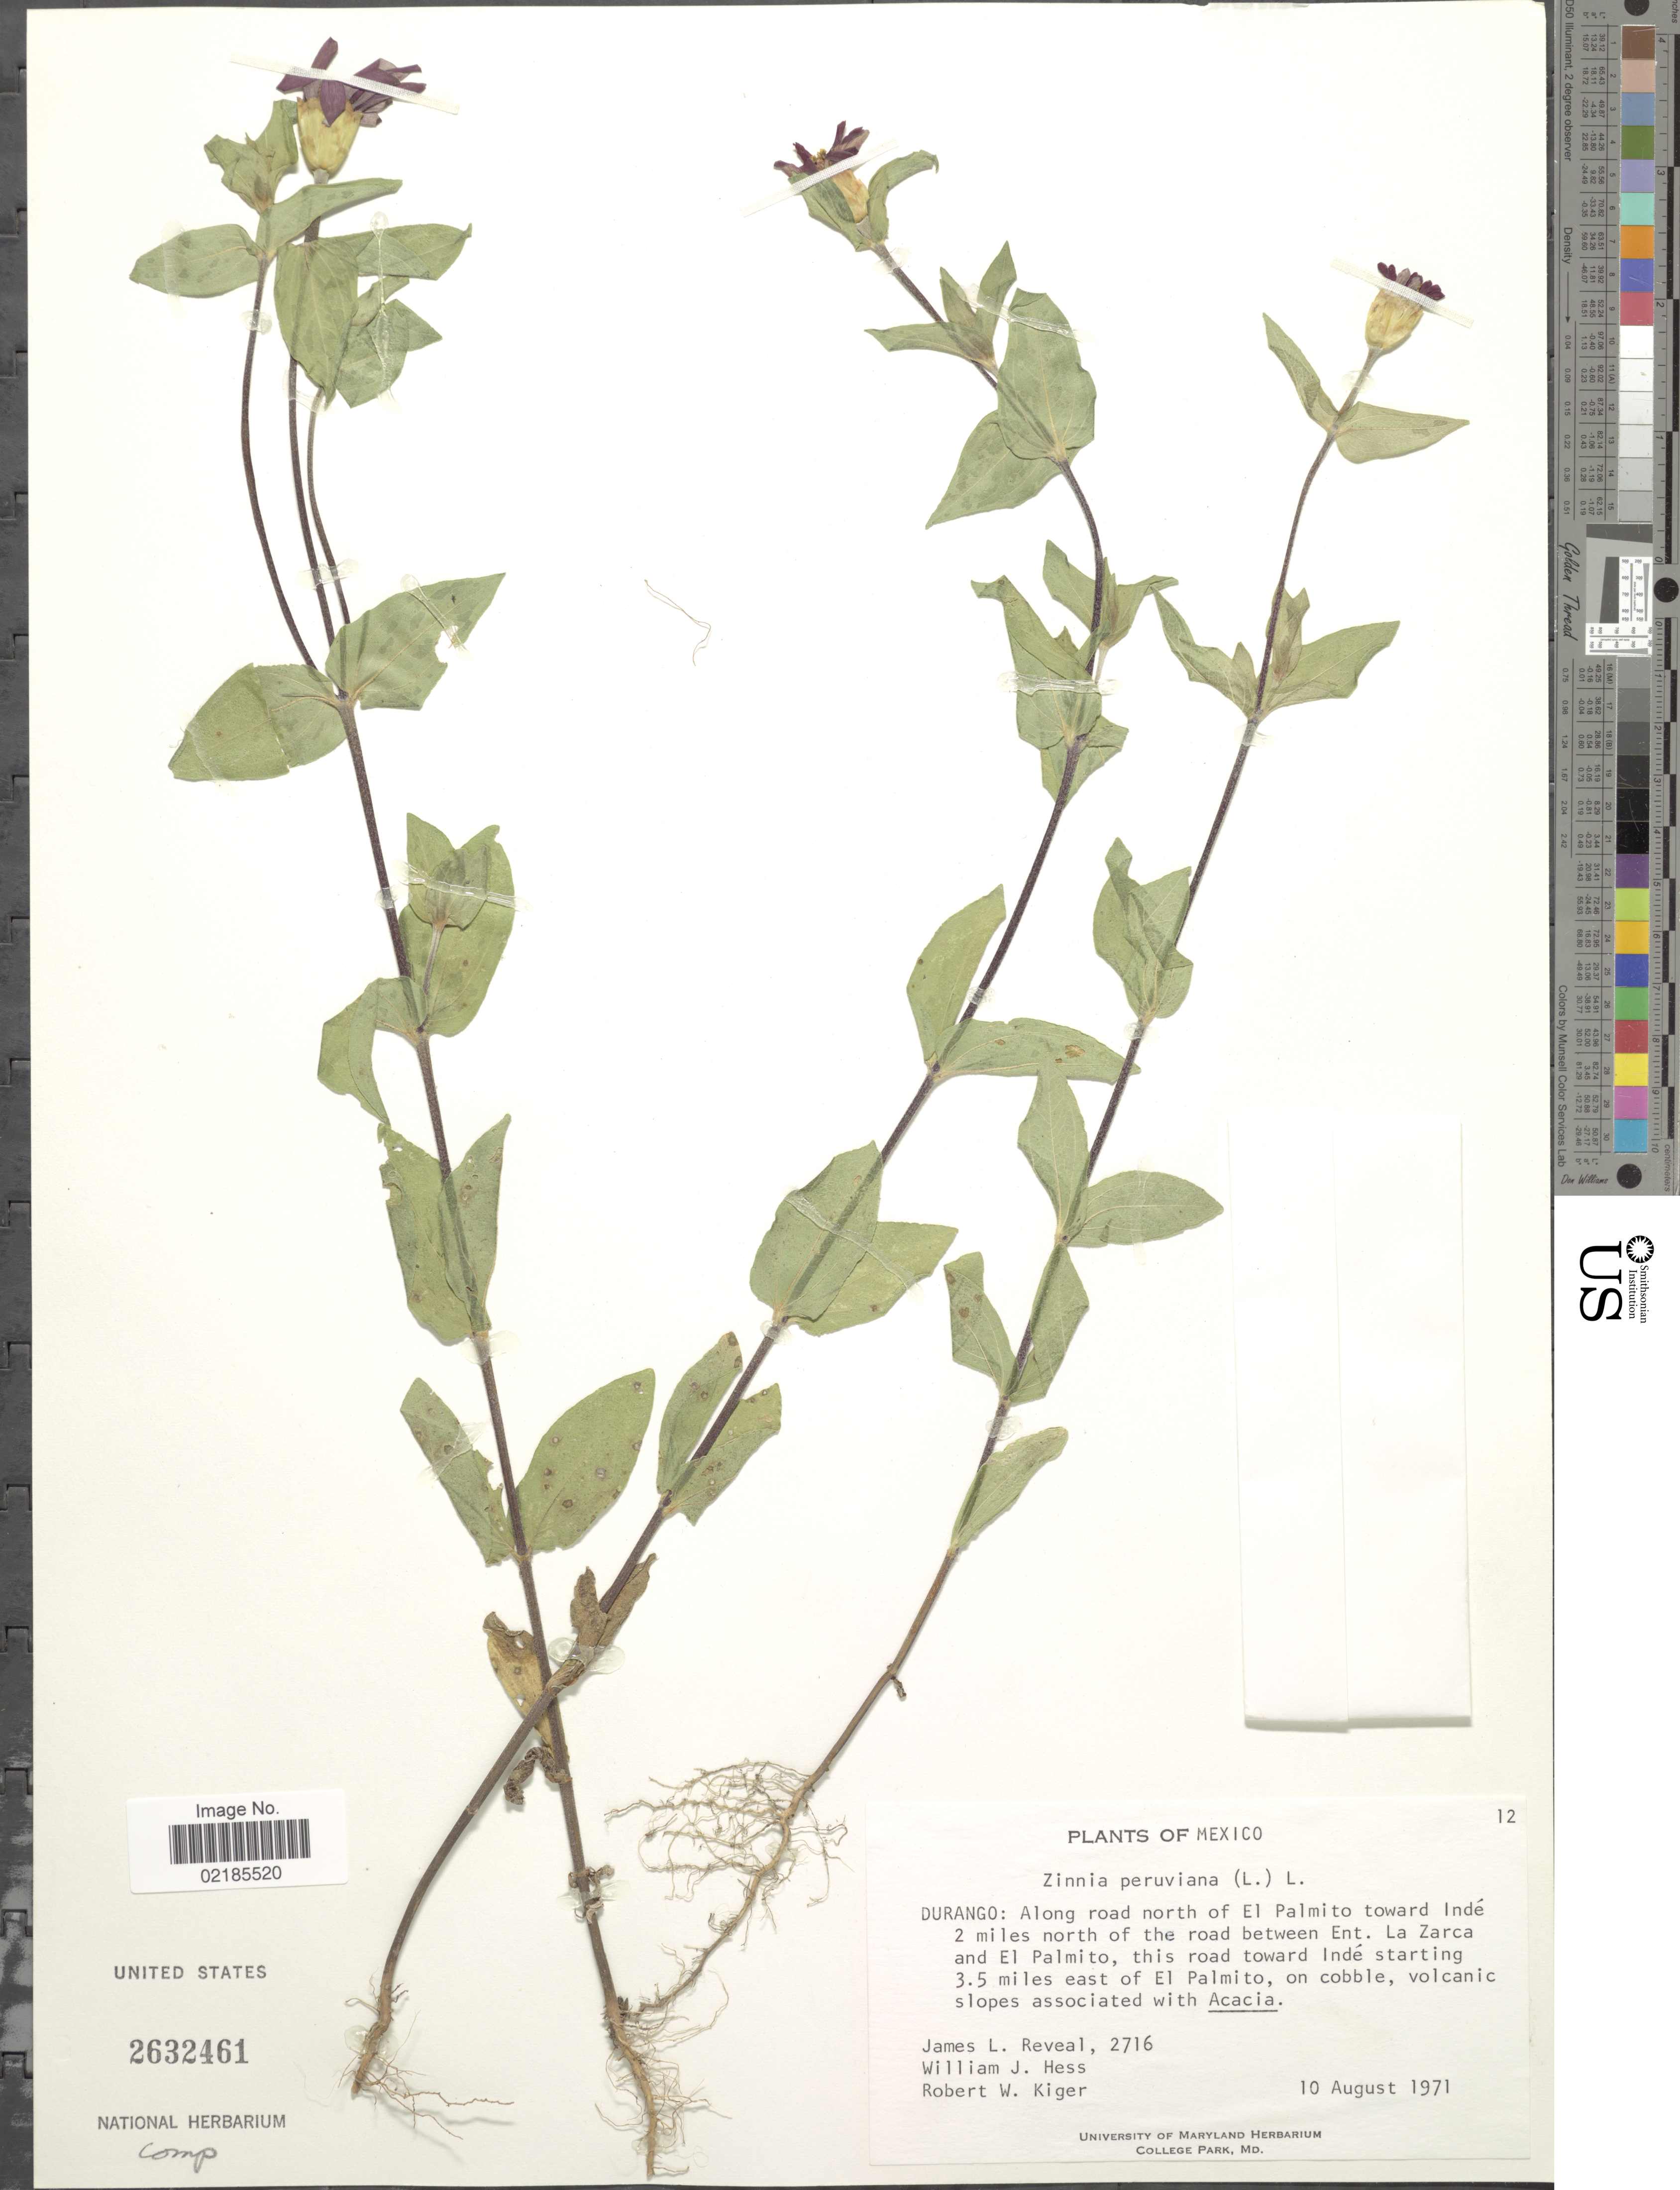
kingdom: Plantae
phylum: Tracheophyta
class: Magnoliopsida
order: Asterales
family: Asteraceae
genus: Zinnia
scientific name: Zinnia peruviana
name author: (L.) L.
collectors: J. L. Reveal, W. Hess & R. Kiger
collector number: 2716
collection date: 1971-08-10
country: Mexico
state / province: Durango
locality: Along road north of El Palmito toward Inde 2 miles north of the road between Ent. La Zarca and El Palmito, this road toward Inde starting 3.5 miles east of El Palmito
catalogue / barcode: US 2632461